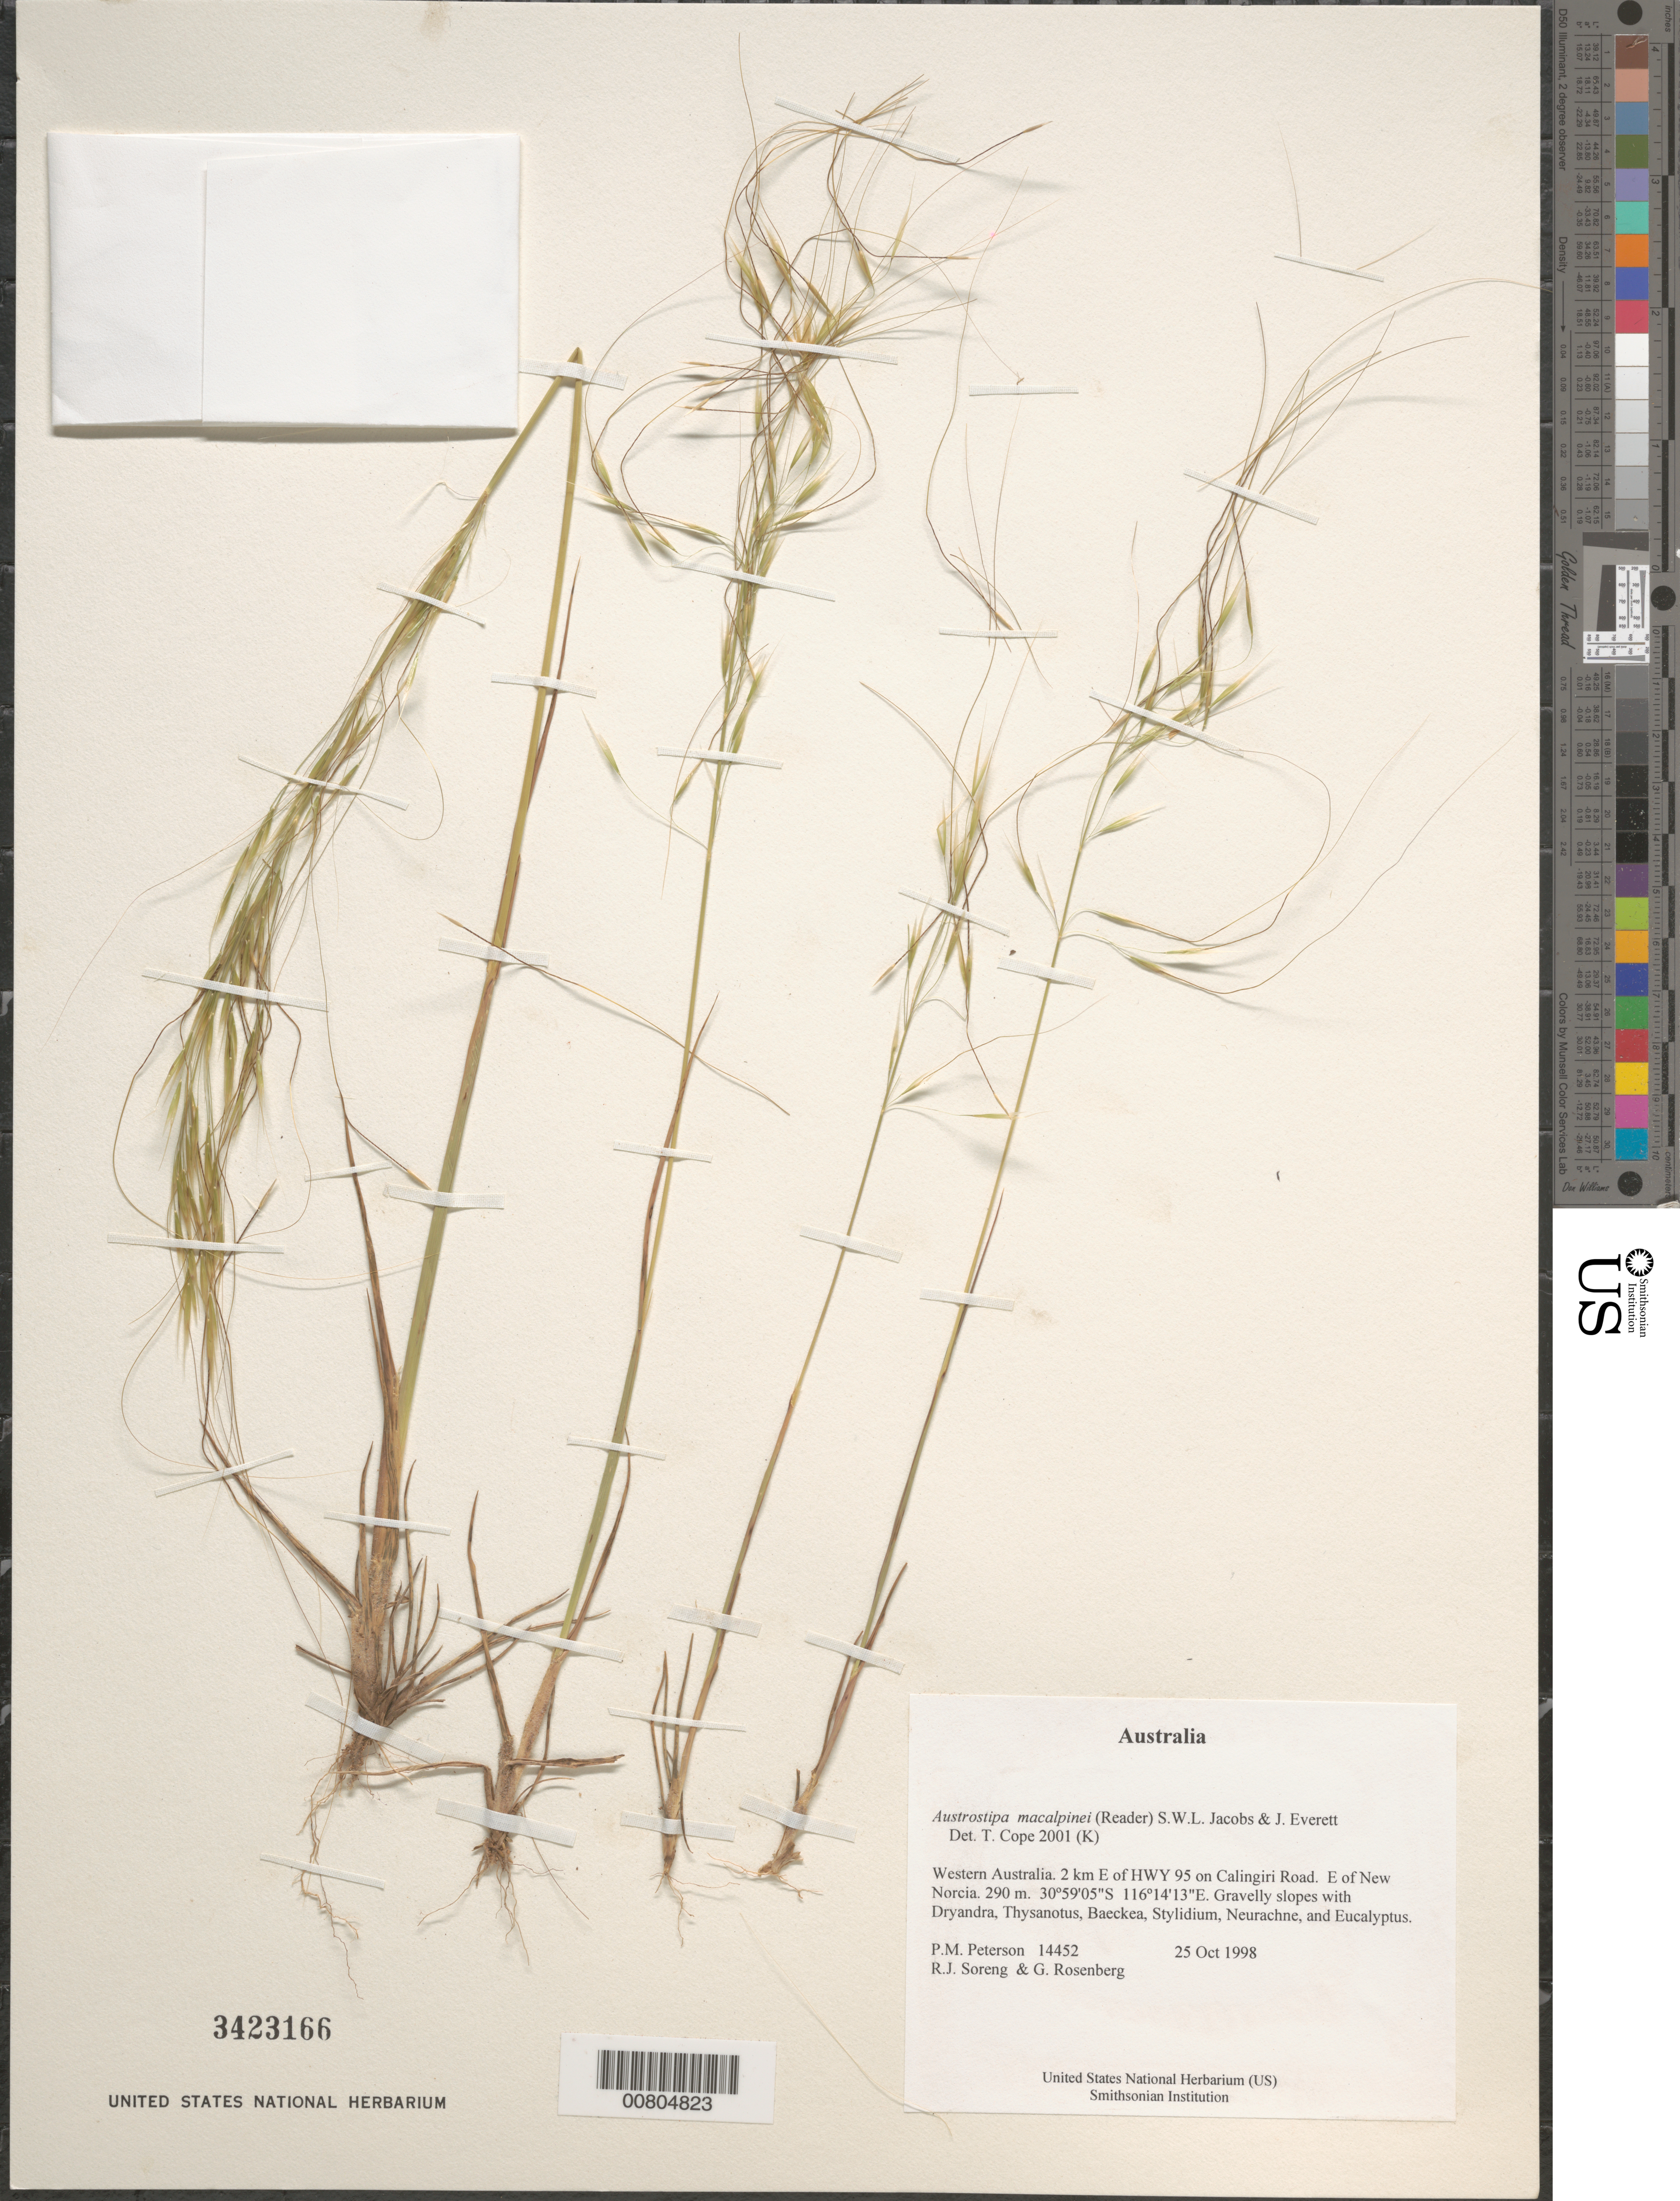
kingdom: Plantae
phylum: Tracheophyta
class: Liliopsida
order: Poales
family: Poaceae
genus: Poa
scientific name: Poa kurtzii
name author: R.E. Fr.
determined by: Soreng, Robert J., Research Associate (BOT), Smithsonian Institution - National Museum of Natural History (UNITED STATES)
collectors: P. M. Peterson, N. Refulio-Rodríguez & F. Salvador Perez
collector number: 14552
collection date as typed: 28 Feb 1999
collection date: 1999-02-28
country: Peru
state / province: Moquegua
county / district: Mariscal Nieto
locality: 45 km E of Torata on road towards El Cruce.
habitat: Dry sandy slopes with Lepidophyllum quadrangularis, Chuquiraga, Stipa, Poa and Deyeuxia.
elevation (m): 4000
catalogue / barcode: US 3423166